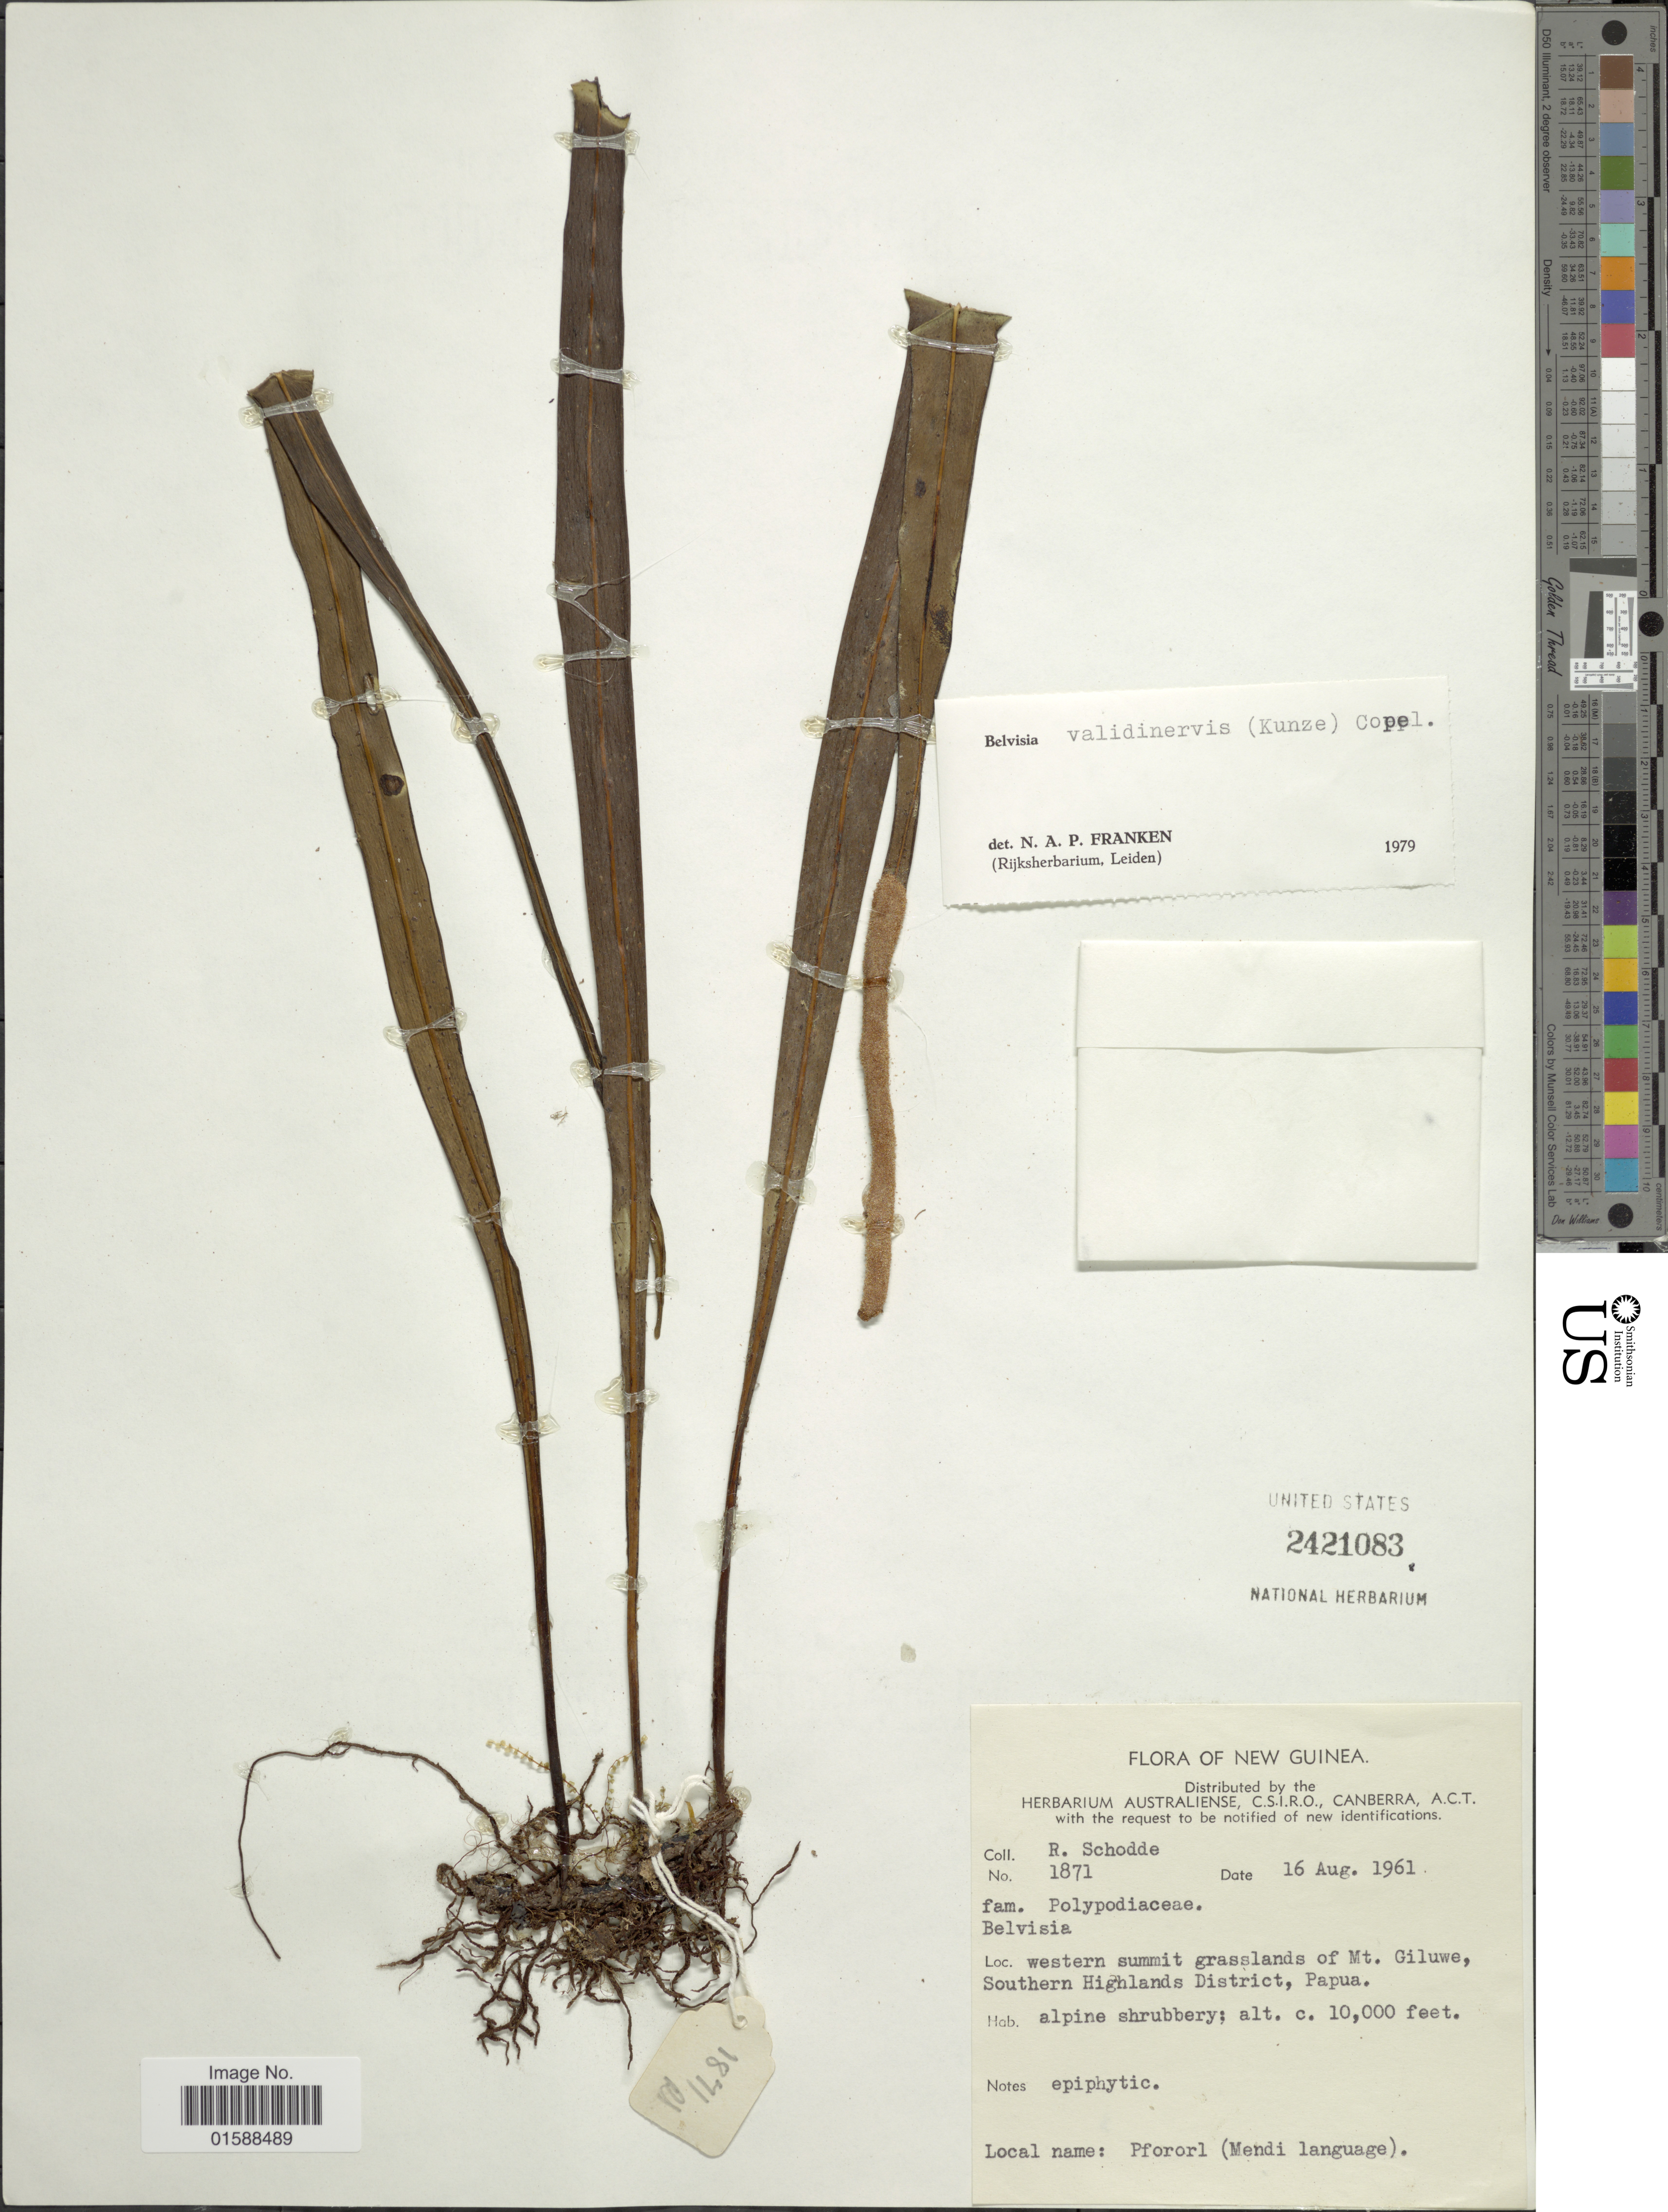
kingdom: Plantae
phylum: Tracheophyta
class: Polypodiopsida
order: Polypodiales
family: Polypodiaceae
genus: Lepisorus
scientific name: Lepisorus validinervis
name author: (Kunze) Li S. Wang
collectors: R. Schodde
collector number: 1871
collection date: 1961-08-16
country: Papua New Guinea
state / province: Southern Highlands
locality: New Guinea. western summit grasslands of Mt. Giluwe, Papua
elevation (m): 3048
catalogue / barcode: US 2421083